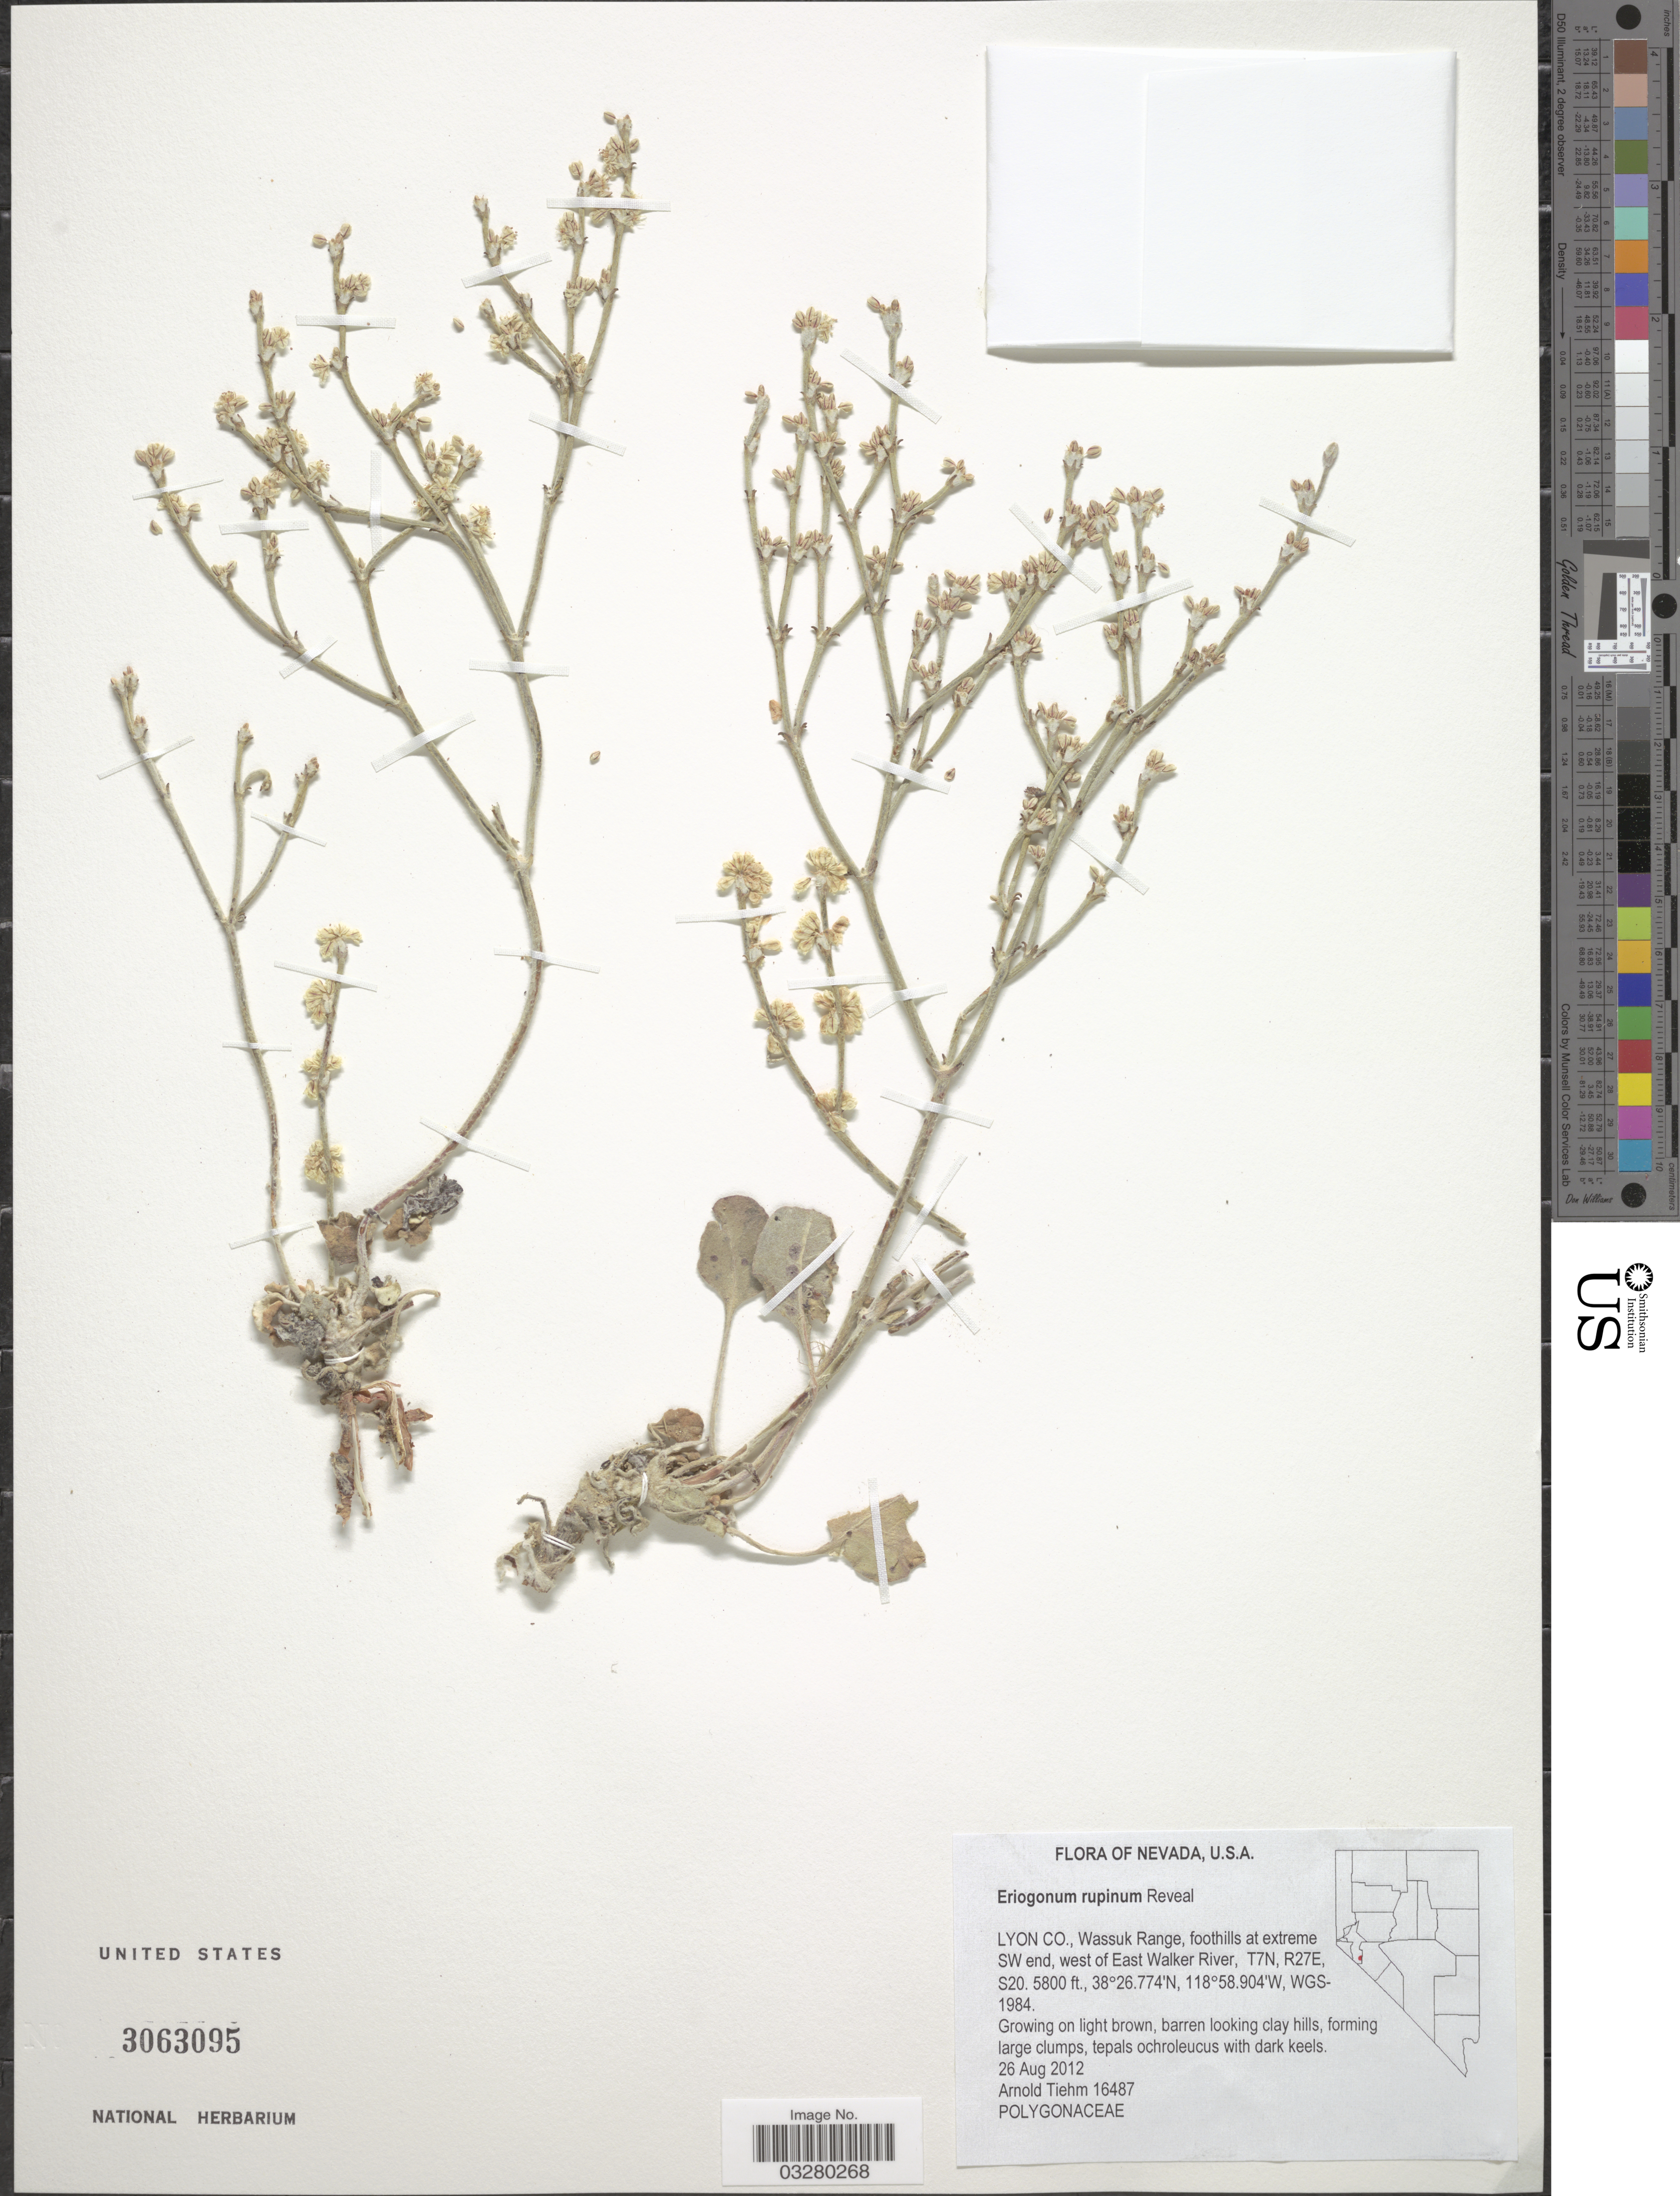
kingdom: Plantae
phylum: Tracheophyta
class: Magnoliopsida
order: Caryophyllales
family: Polygonaceae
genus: Eriogonum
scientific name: Eriogonum rupinum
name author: Reveal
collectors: A. Tiehm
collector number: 16487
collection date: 2012-08-26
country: United States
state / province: Nevada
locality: Lyon Co., Wassuk Range, foothills at extreme SW end, west of East Walker River, T7N, R27E, S20. WGS-1984.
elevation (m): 1768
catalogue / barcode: US 3063095